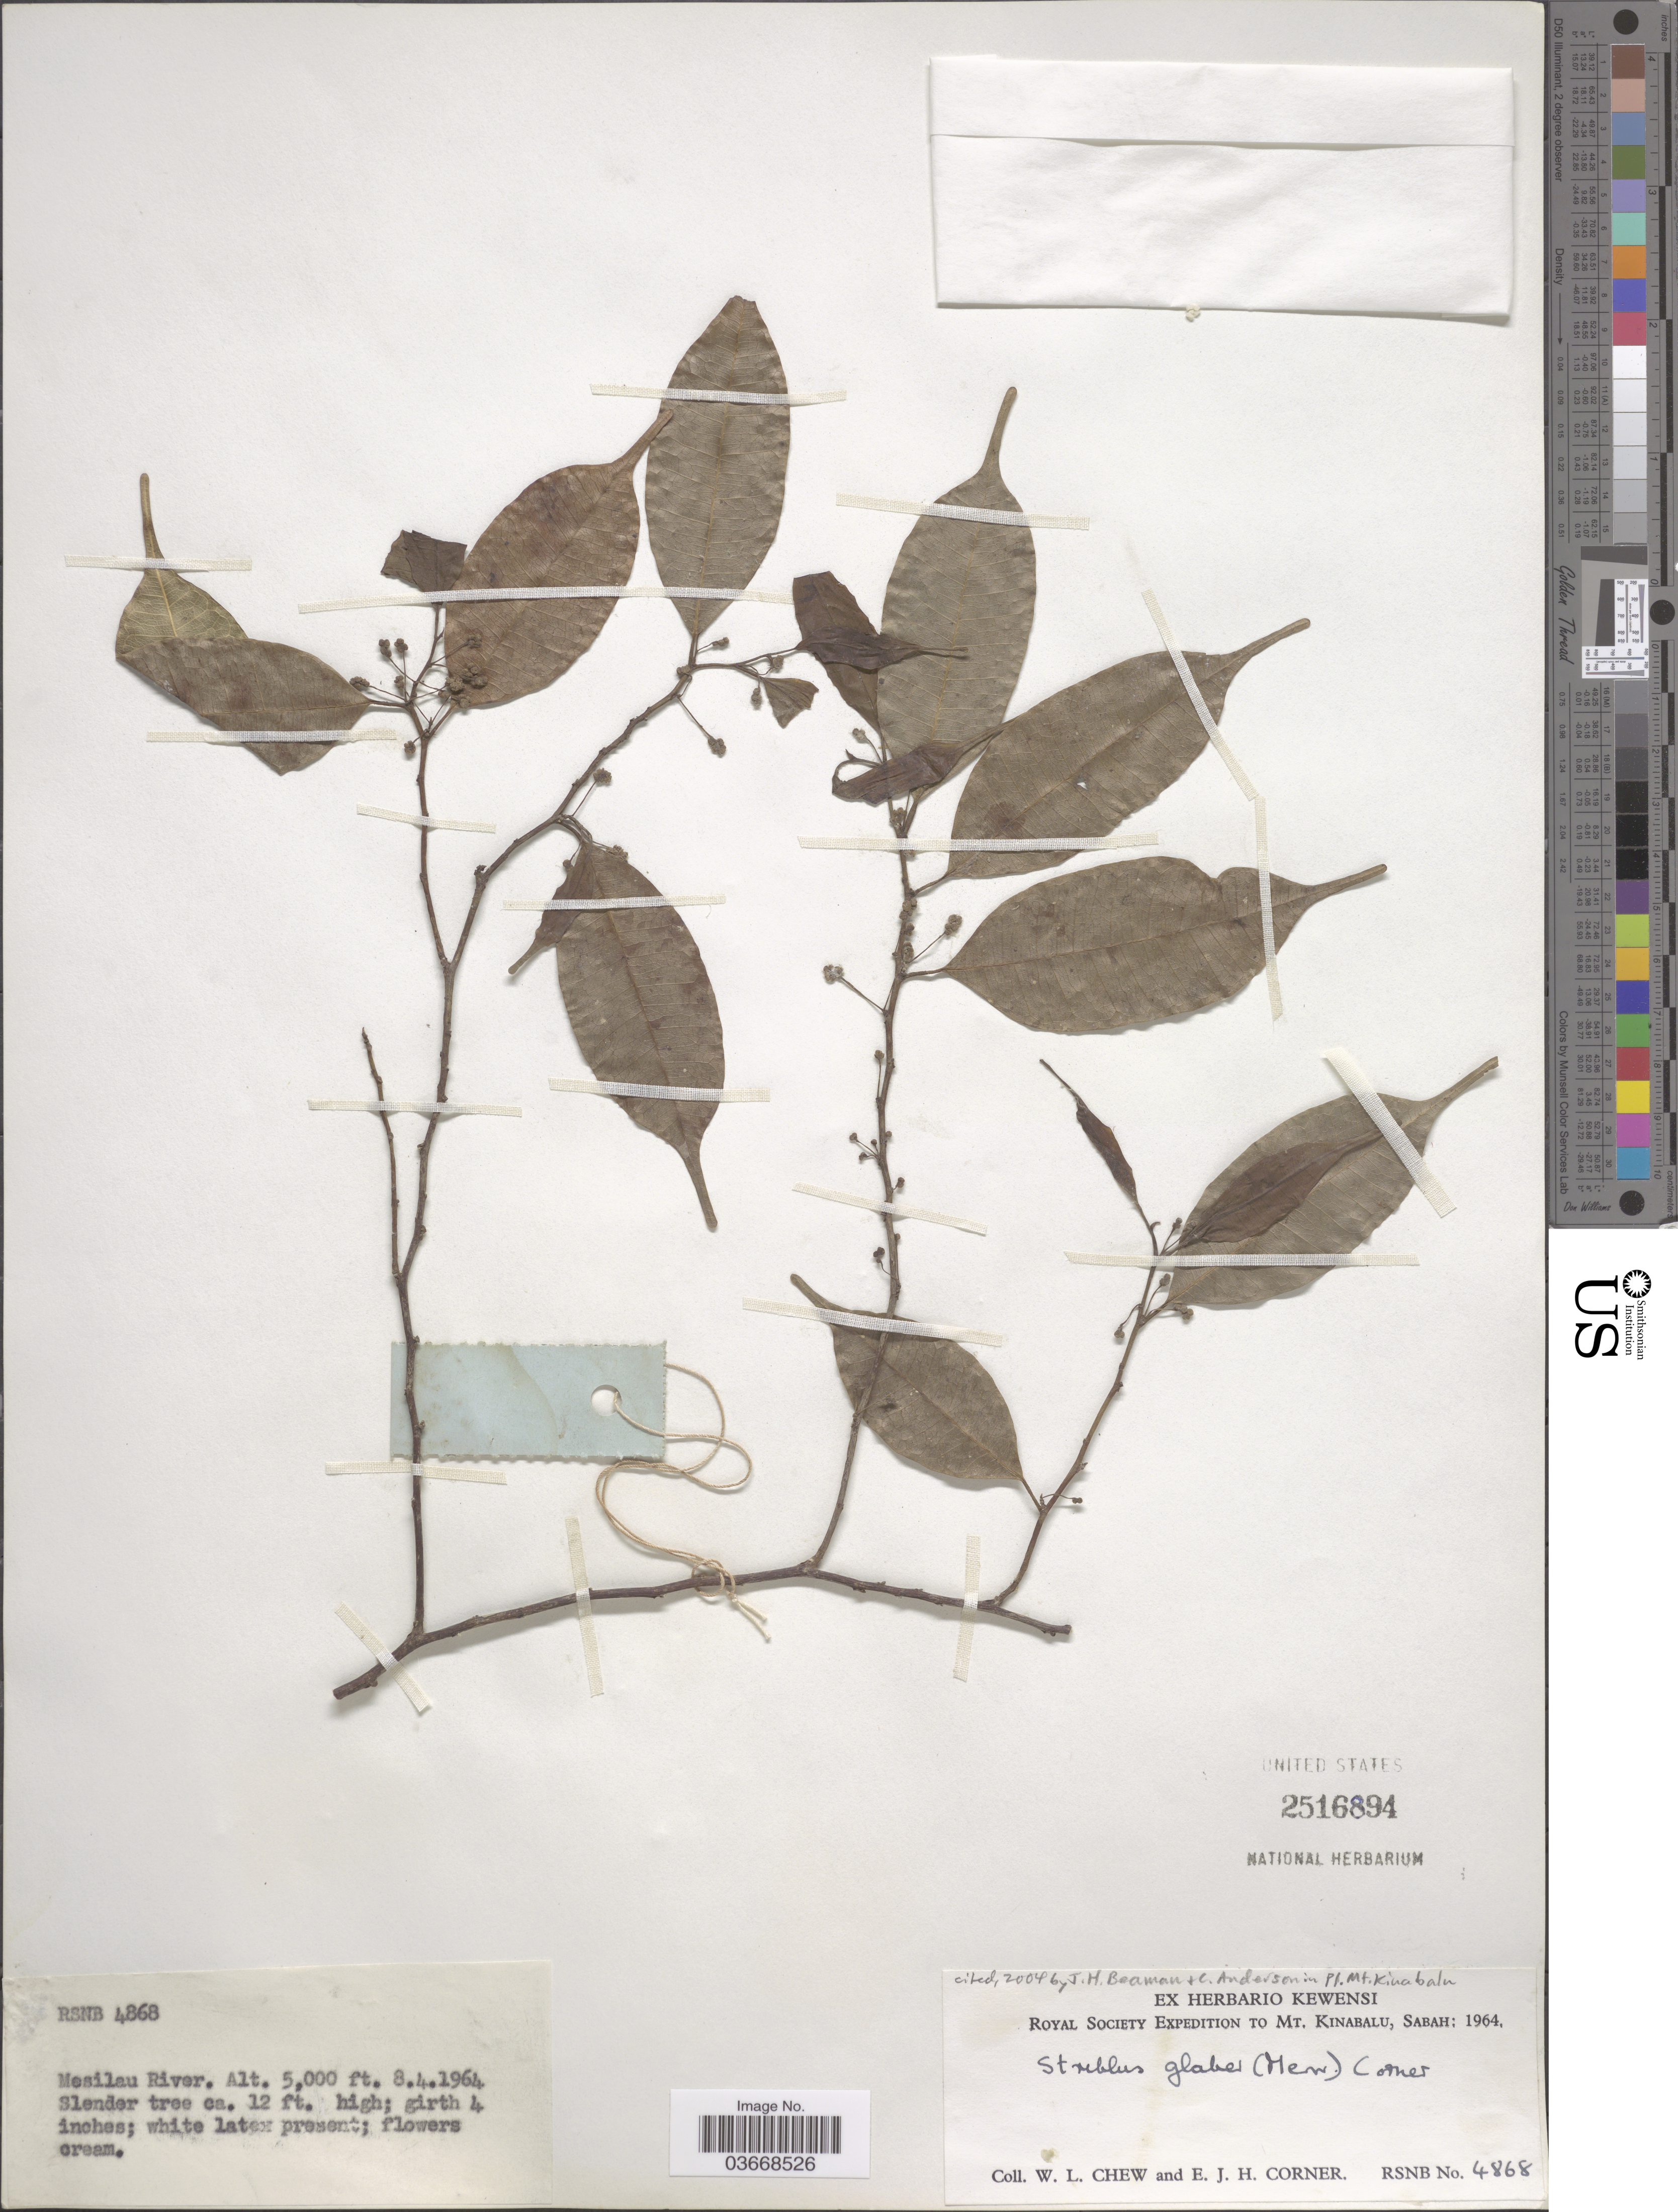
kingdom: Plantae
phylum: Tracheophyta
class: Magnoliopsida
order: Rosales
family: Moraceae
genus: Paratrophis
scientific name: Paratrophis glabra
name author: (Merr.) Steenis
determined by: Wagner, W. L., (BOT), Smithsonian Institution - National Museum of Natural History (UNITED STATES)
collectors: W. Chew & E. Corner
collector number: RSNB4868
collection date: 1964-04-08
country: Malaysia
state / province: Sabah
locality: Mt. Kinabalu. Mesilau River.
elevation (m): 1524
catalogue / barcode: US 2516894